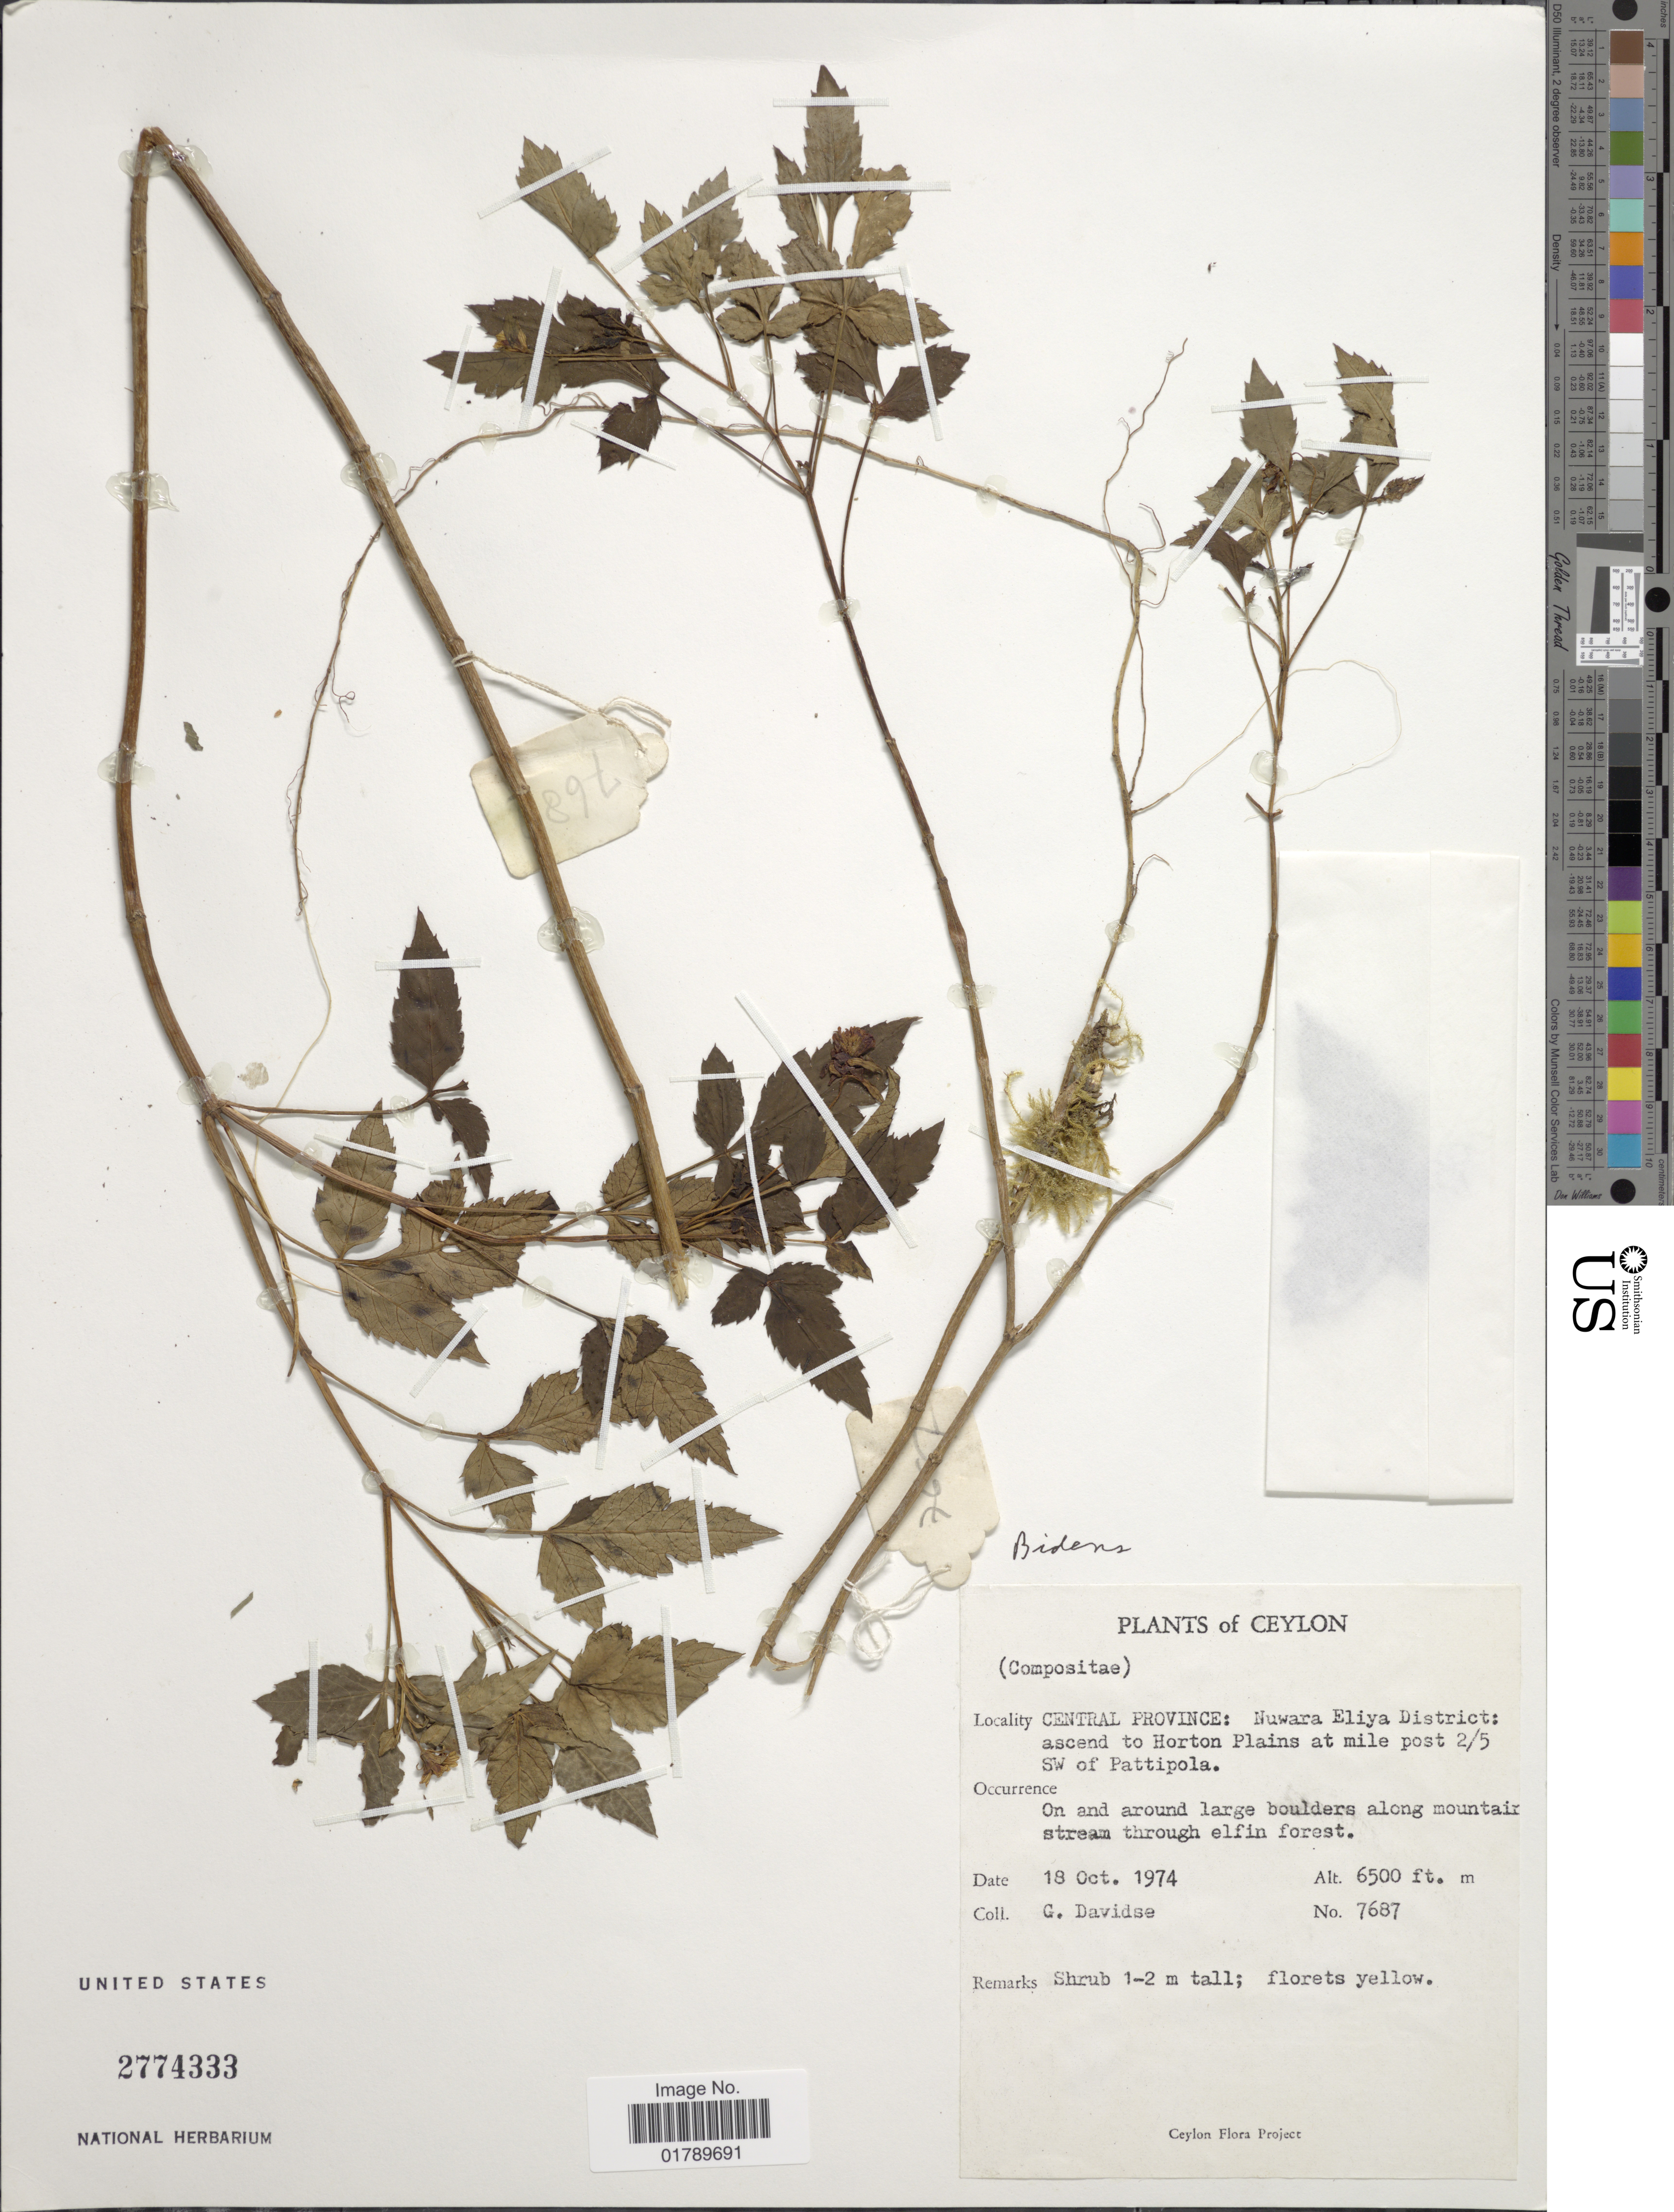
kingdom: Plantae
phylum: Tracheophyta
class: Magnoliopsida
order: Asterales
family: Asteraceae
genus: Bidens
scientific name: Bidens sp.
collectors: G. Davidse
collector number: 7687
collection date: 1974-10-18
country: Sri Lanka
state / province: Central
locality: Ceylon. Central Province: Nuwara Eliya District: ascend to Horton Plains at mile post 2/5 SW of Pattipola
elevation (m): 1981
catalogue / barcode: US 2774333